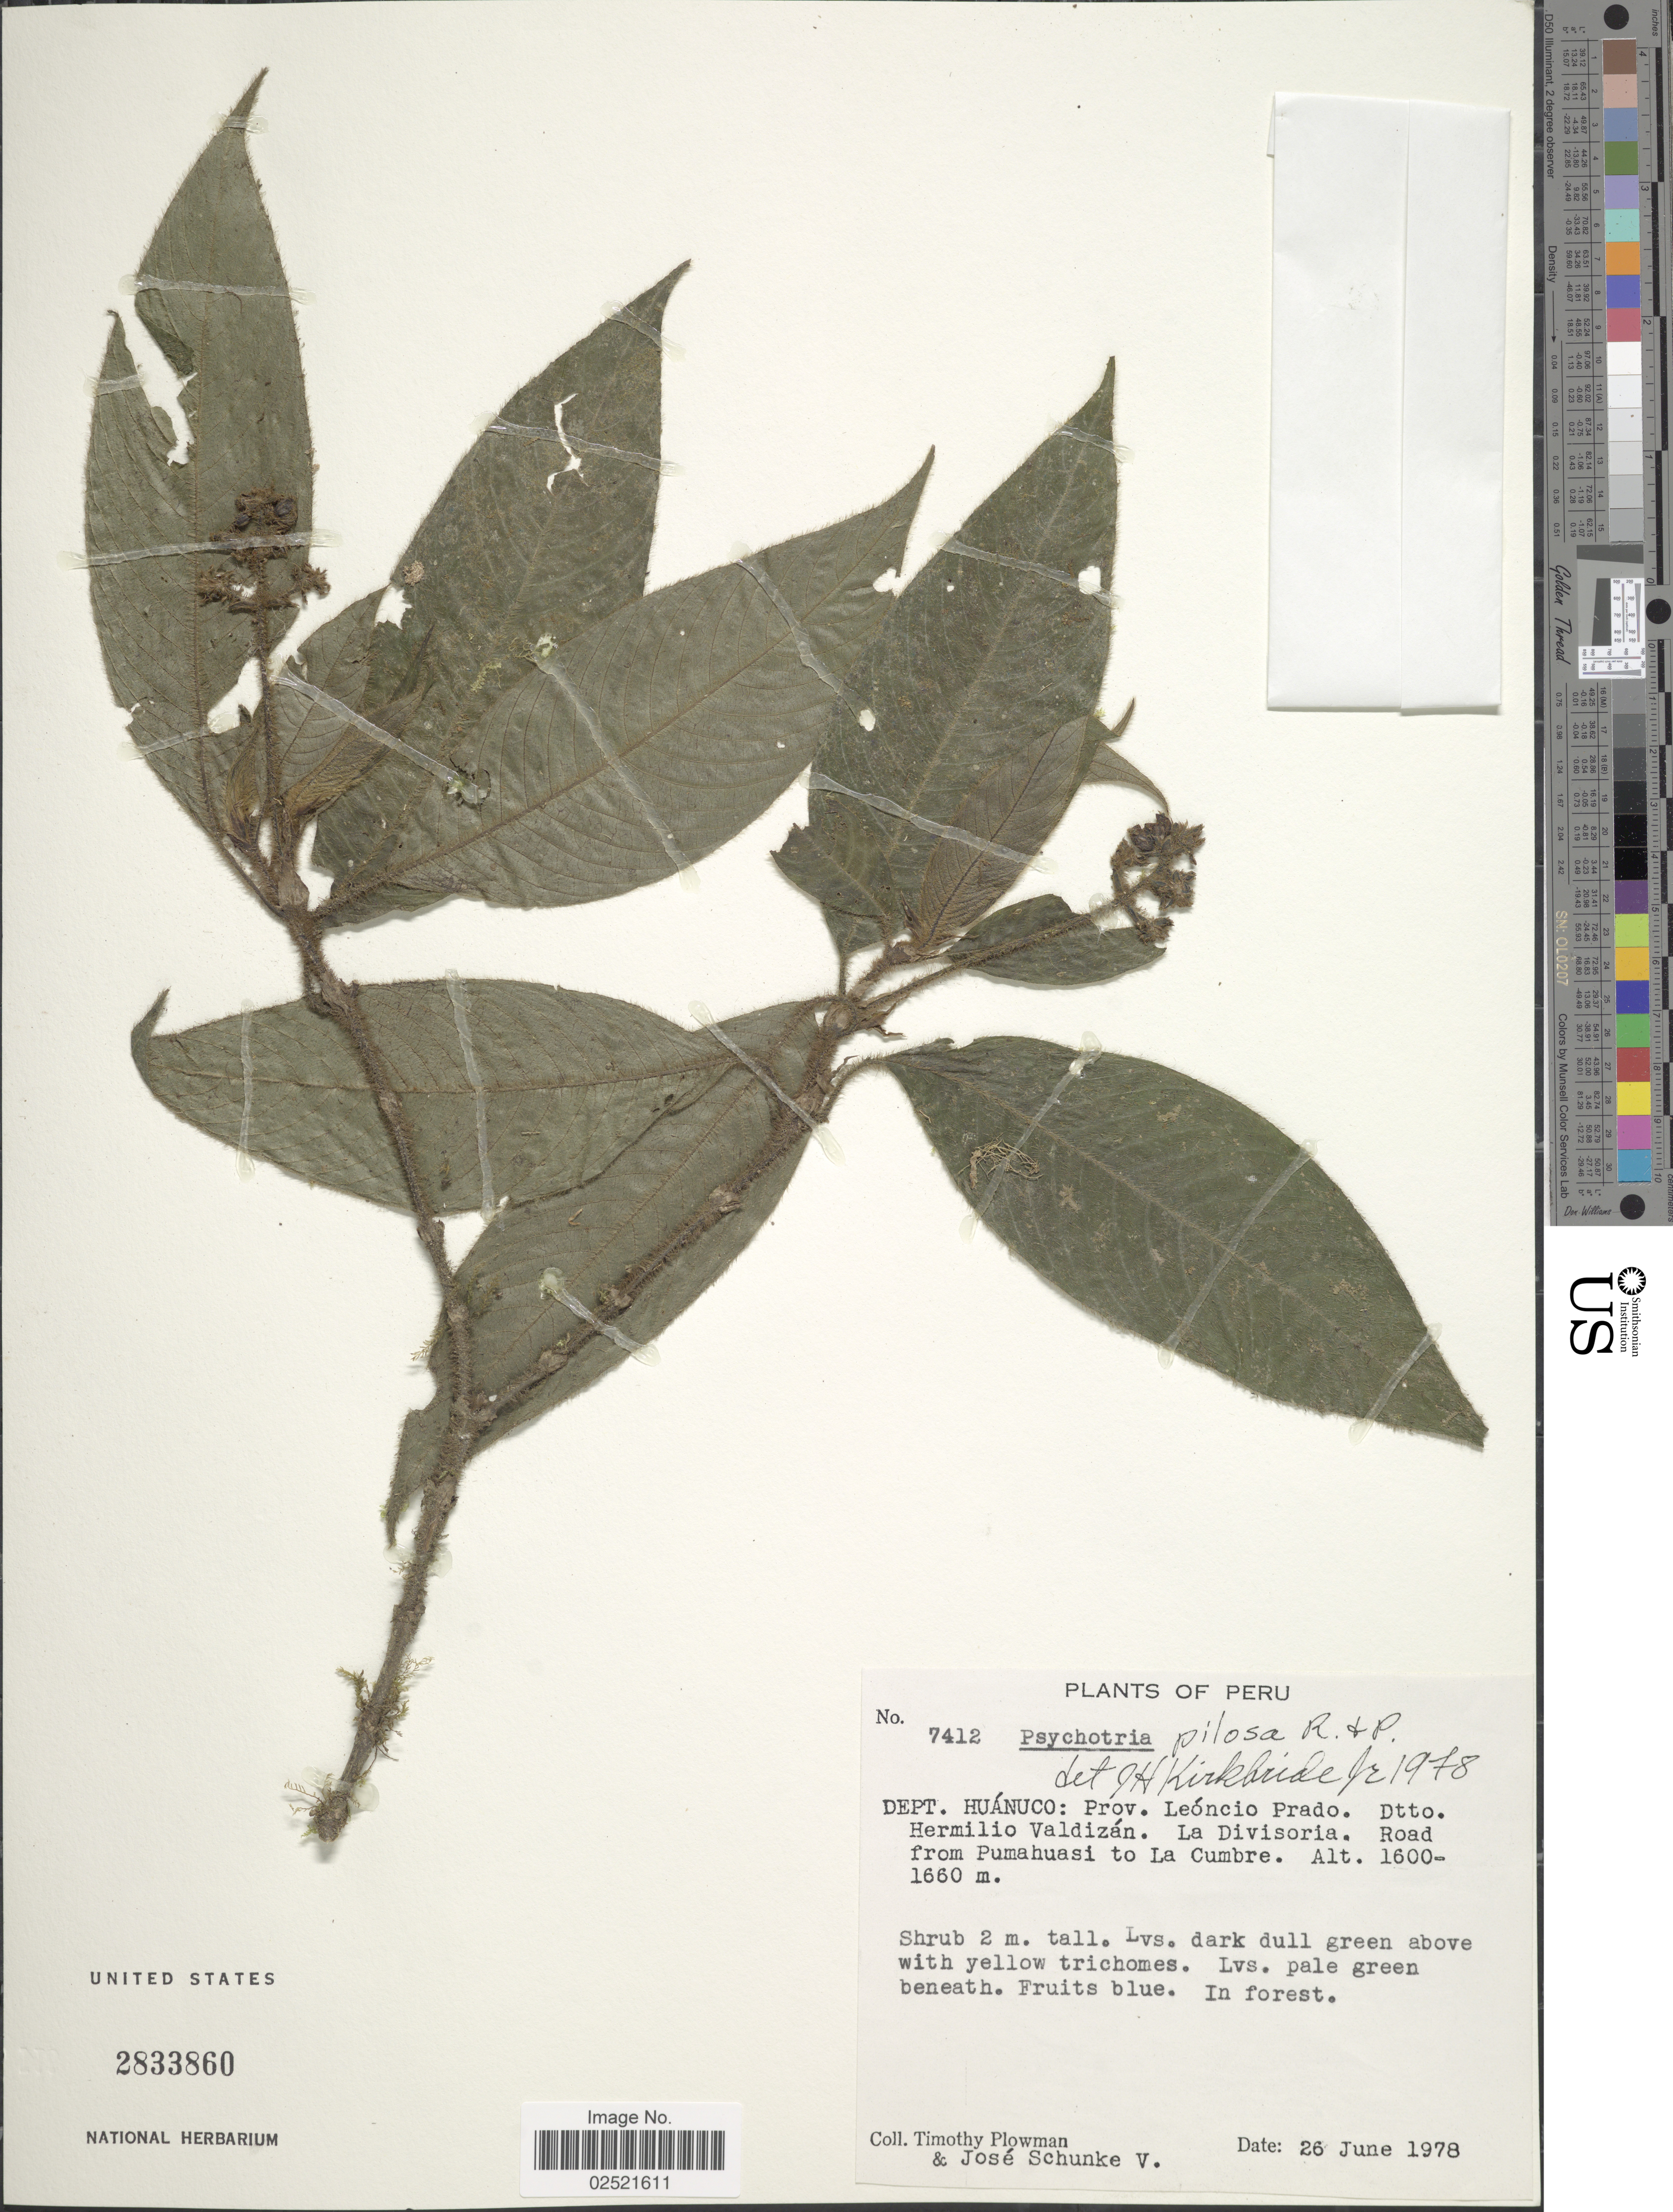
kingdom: Plantae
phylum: Tracheophyta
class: Magnoliopsida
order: Gentianales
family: Rubiaceae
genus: Psychotria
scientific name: Psychotria pilosa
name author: Ruiz & Pav.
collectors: T. Plowman & J. Schunke Vigo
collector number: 7412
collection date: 1978-06-26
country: Peru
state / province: Huánuco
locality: Prov. Leoncio Prado, Dtto. Hermilio Valdizan, La Divisoria, road from Pumahuasi to La Cumbre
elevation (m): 1600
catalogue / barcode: US 2833860